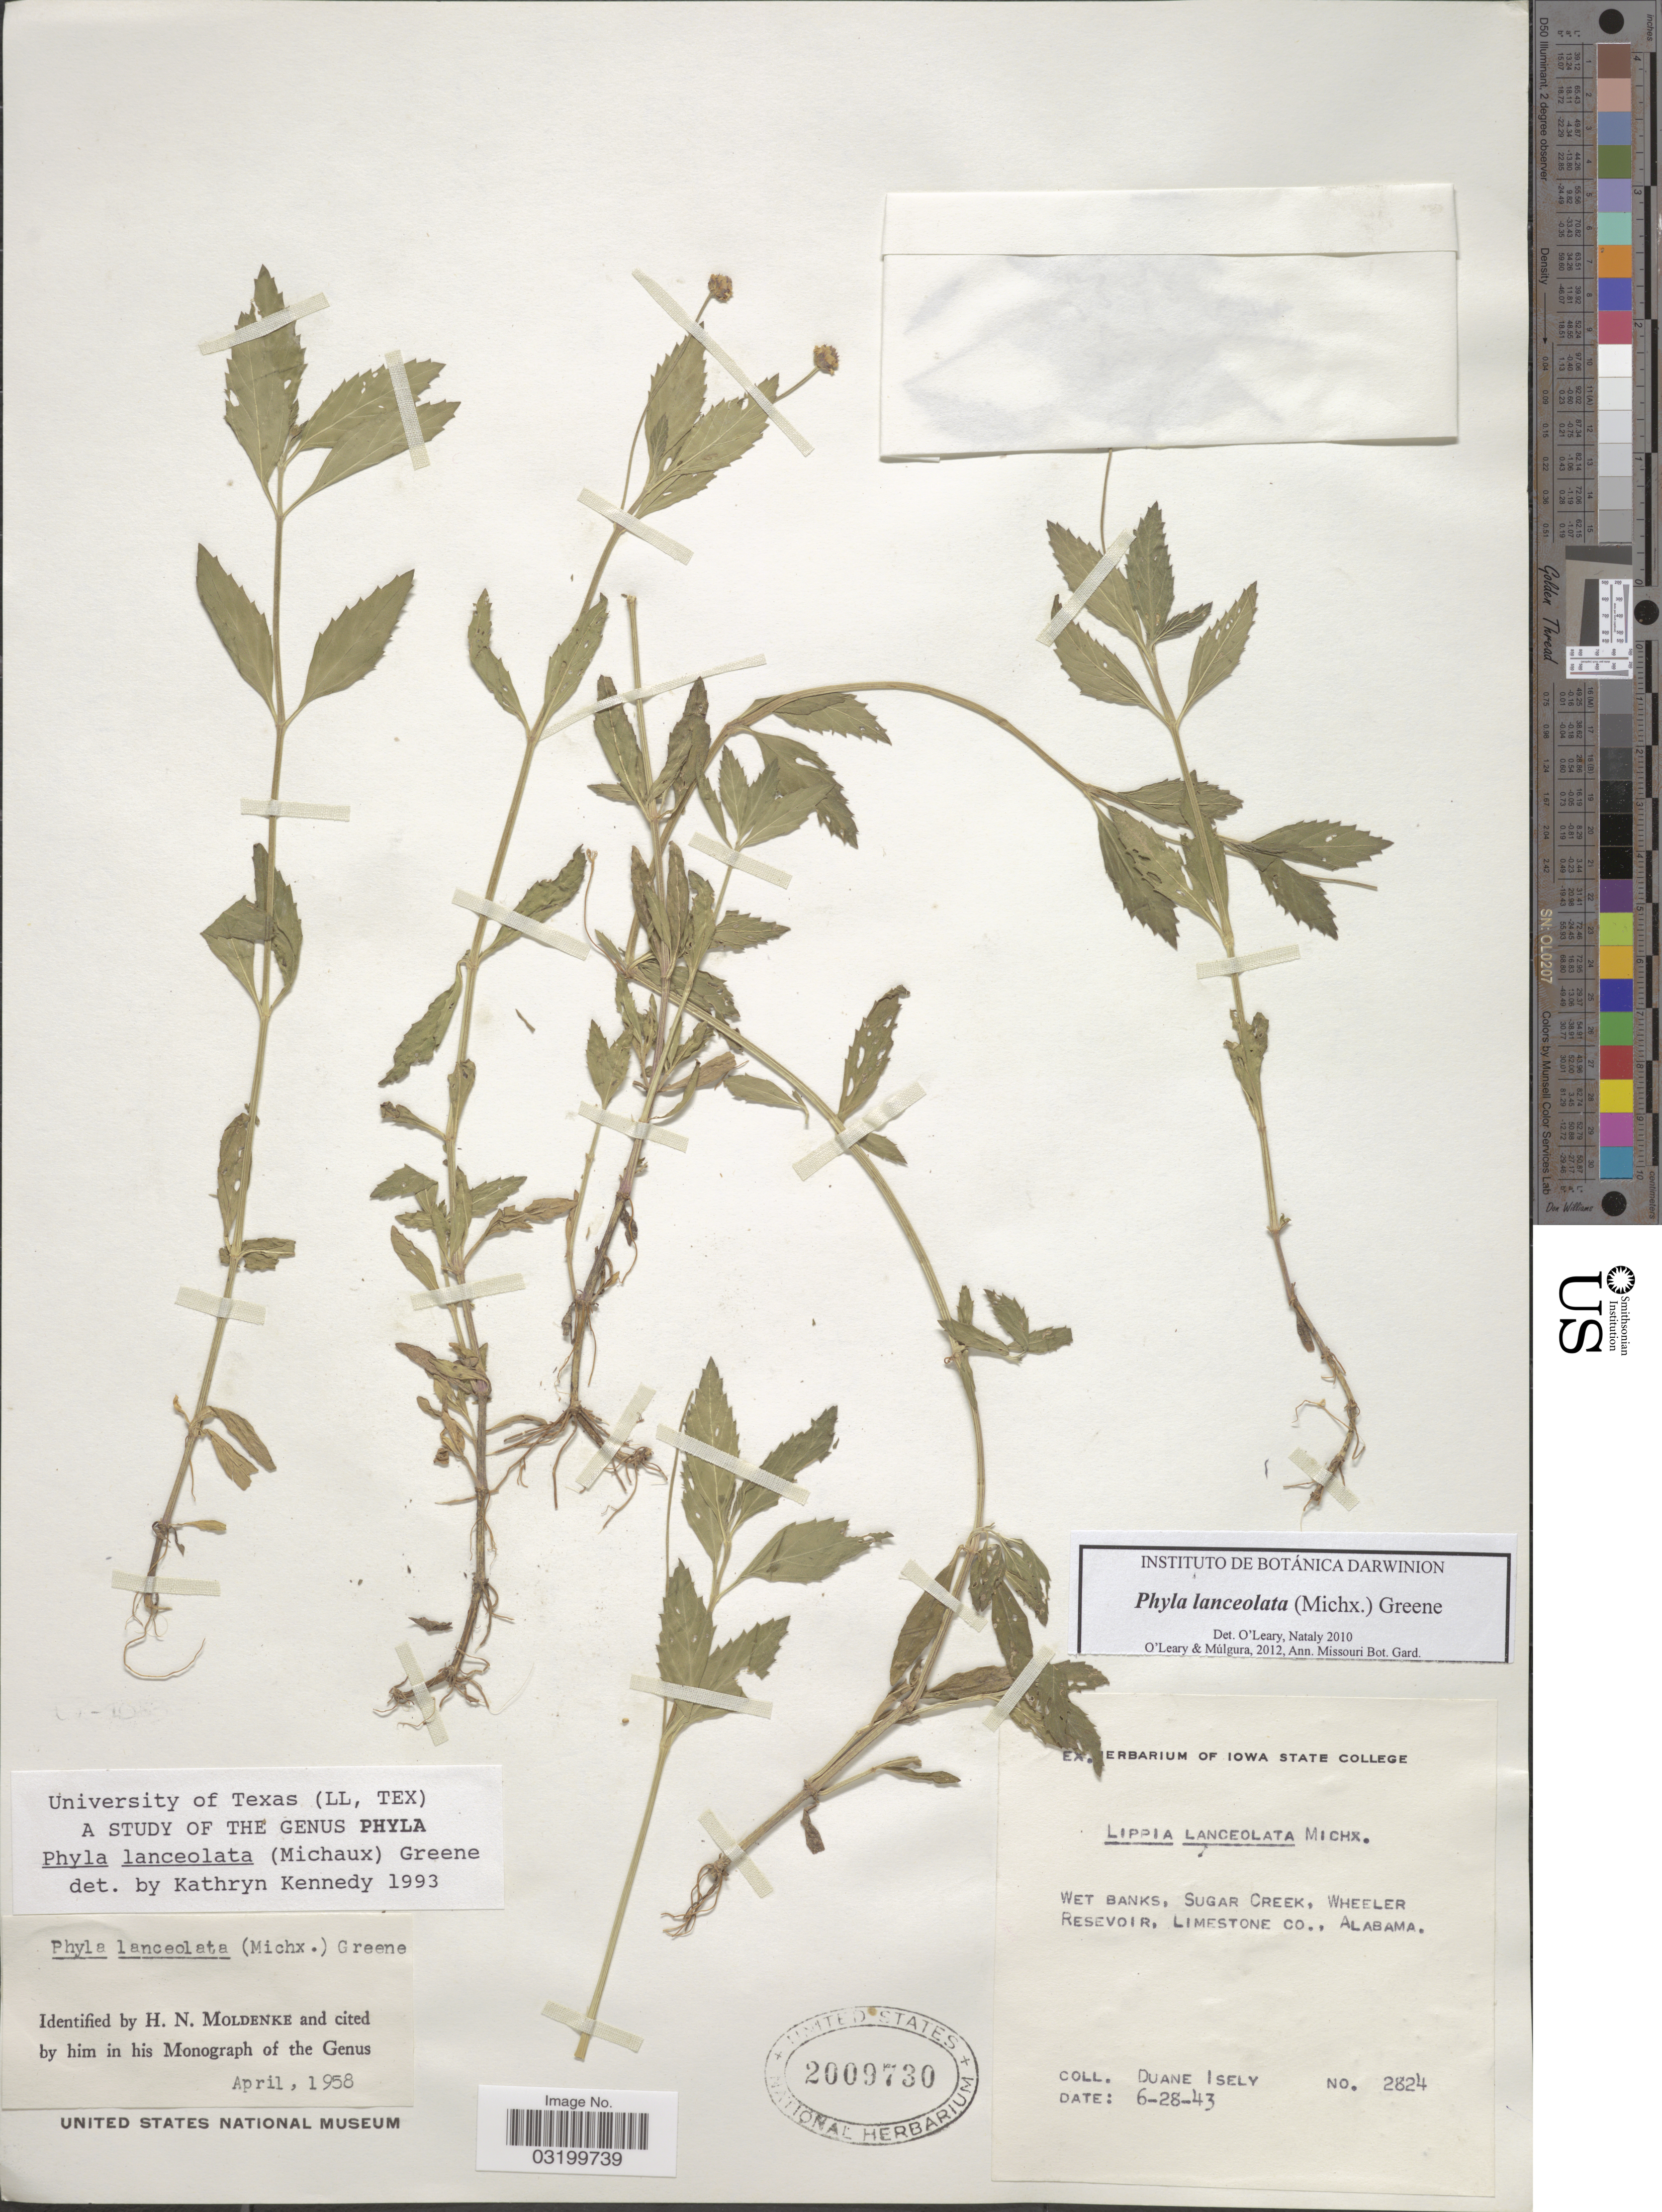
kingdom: Plantae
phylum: Tracheophyta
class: Magnoliopsida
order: Lamiales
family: Verbenaceae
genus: Phyla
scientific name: Phyla lanceolata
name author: (Michx.) Greene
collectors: D. Isely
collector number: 2824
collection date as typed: Transcribed d/m/y: 28/6/34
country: United States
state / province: Alabama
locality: Wet banks Sugar Creek, Wheeler Reservoir, Limestone Co.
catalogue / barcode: US 2009730